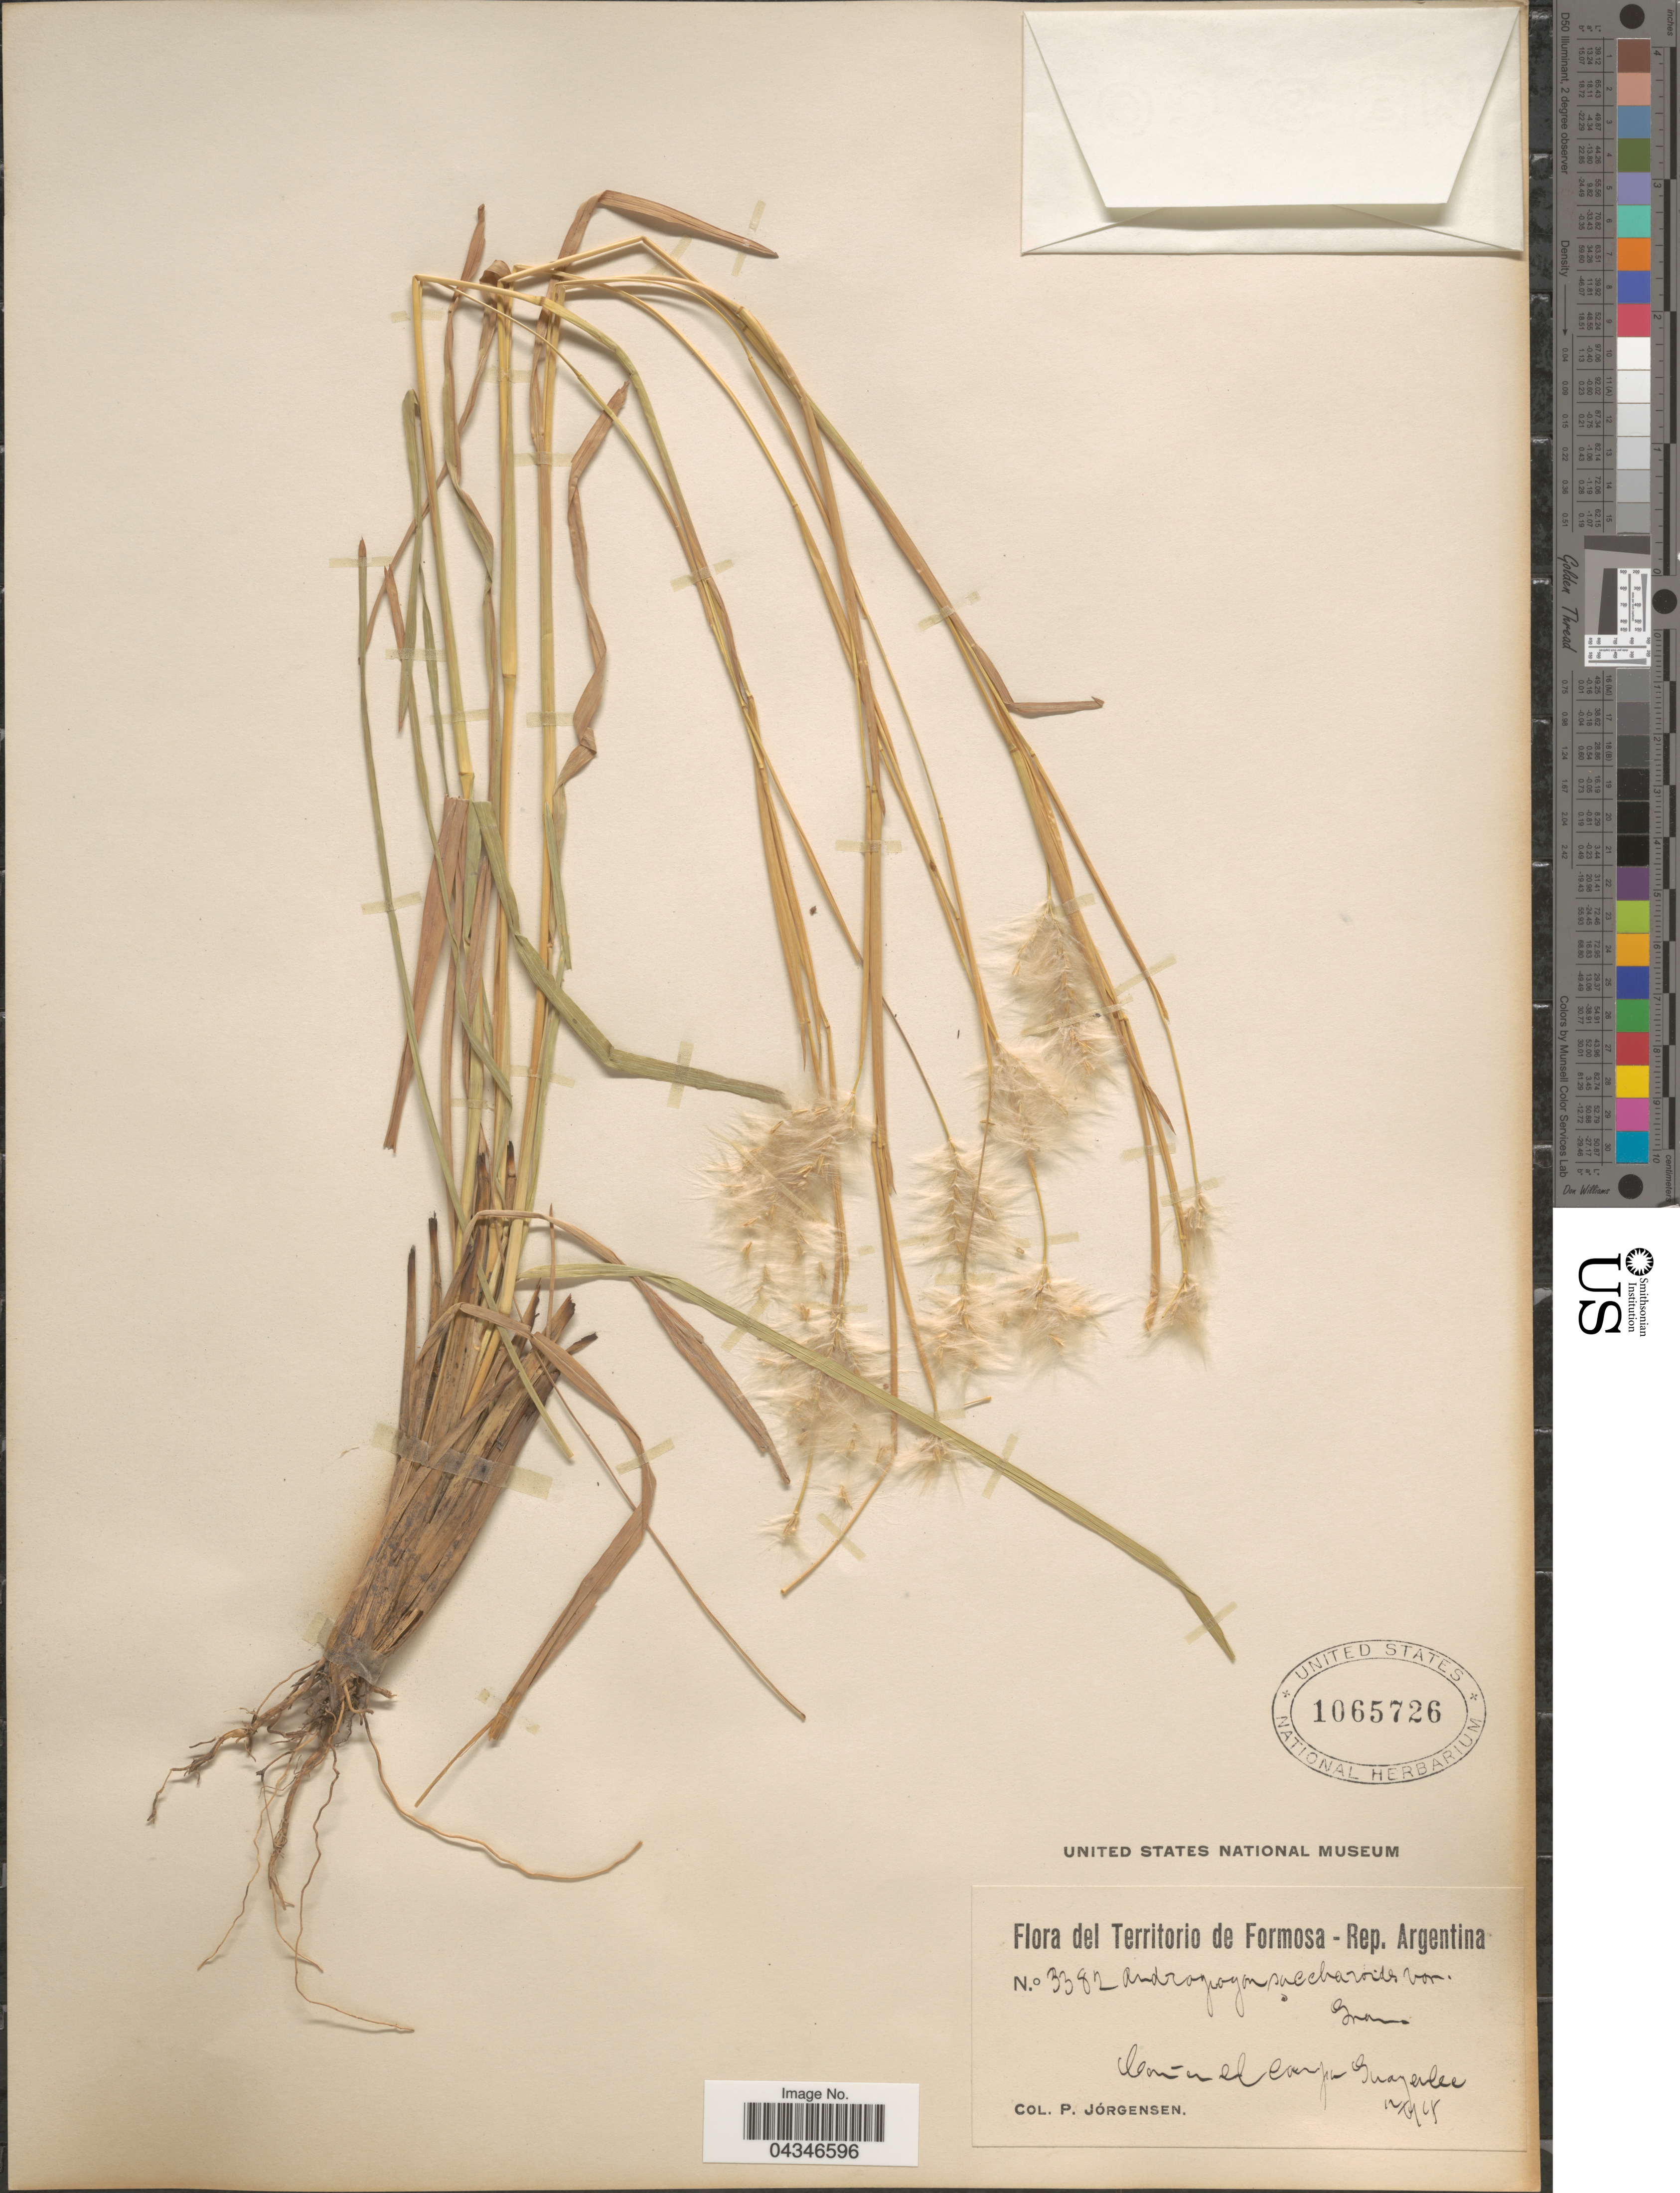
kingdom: Plantae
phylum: Tracheophyta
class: Liliopsida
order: Poales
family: Poaceae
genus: Andropogon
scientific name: Andropogon selloanus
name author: (Hack.) Hack.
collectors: P. Jörgensen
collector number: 3382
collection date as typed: Transcribed d/m/y: /12/74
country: Argentina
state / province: Formosa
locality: Rep. Argentina.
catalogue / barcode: US 1065726